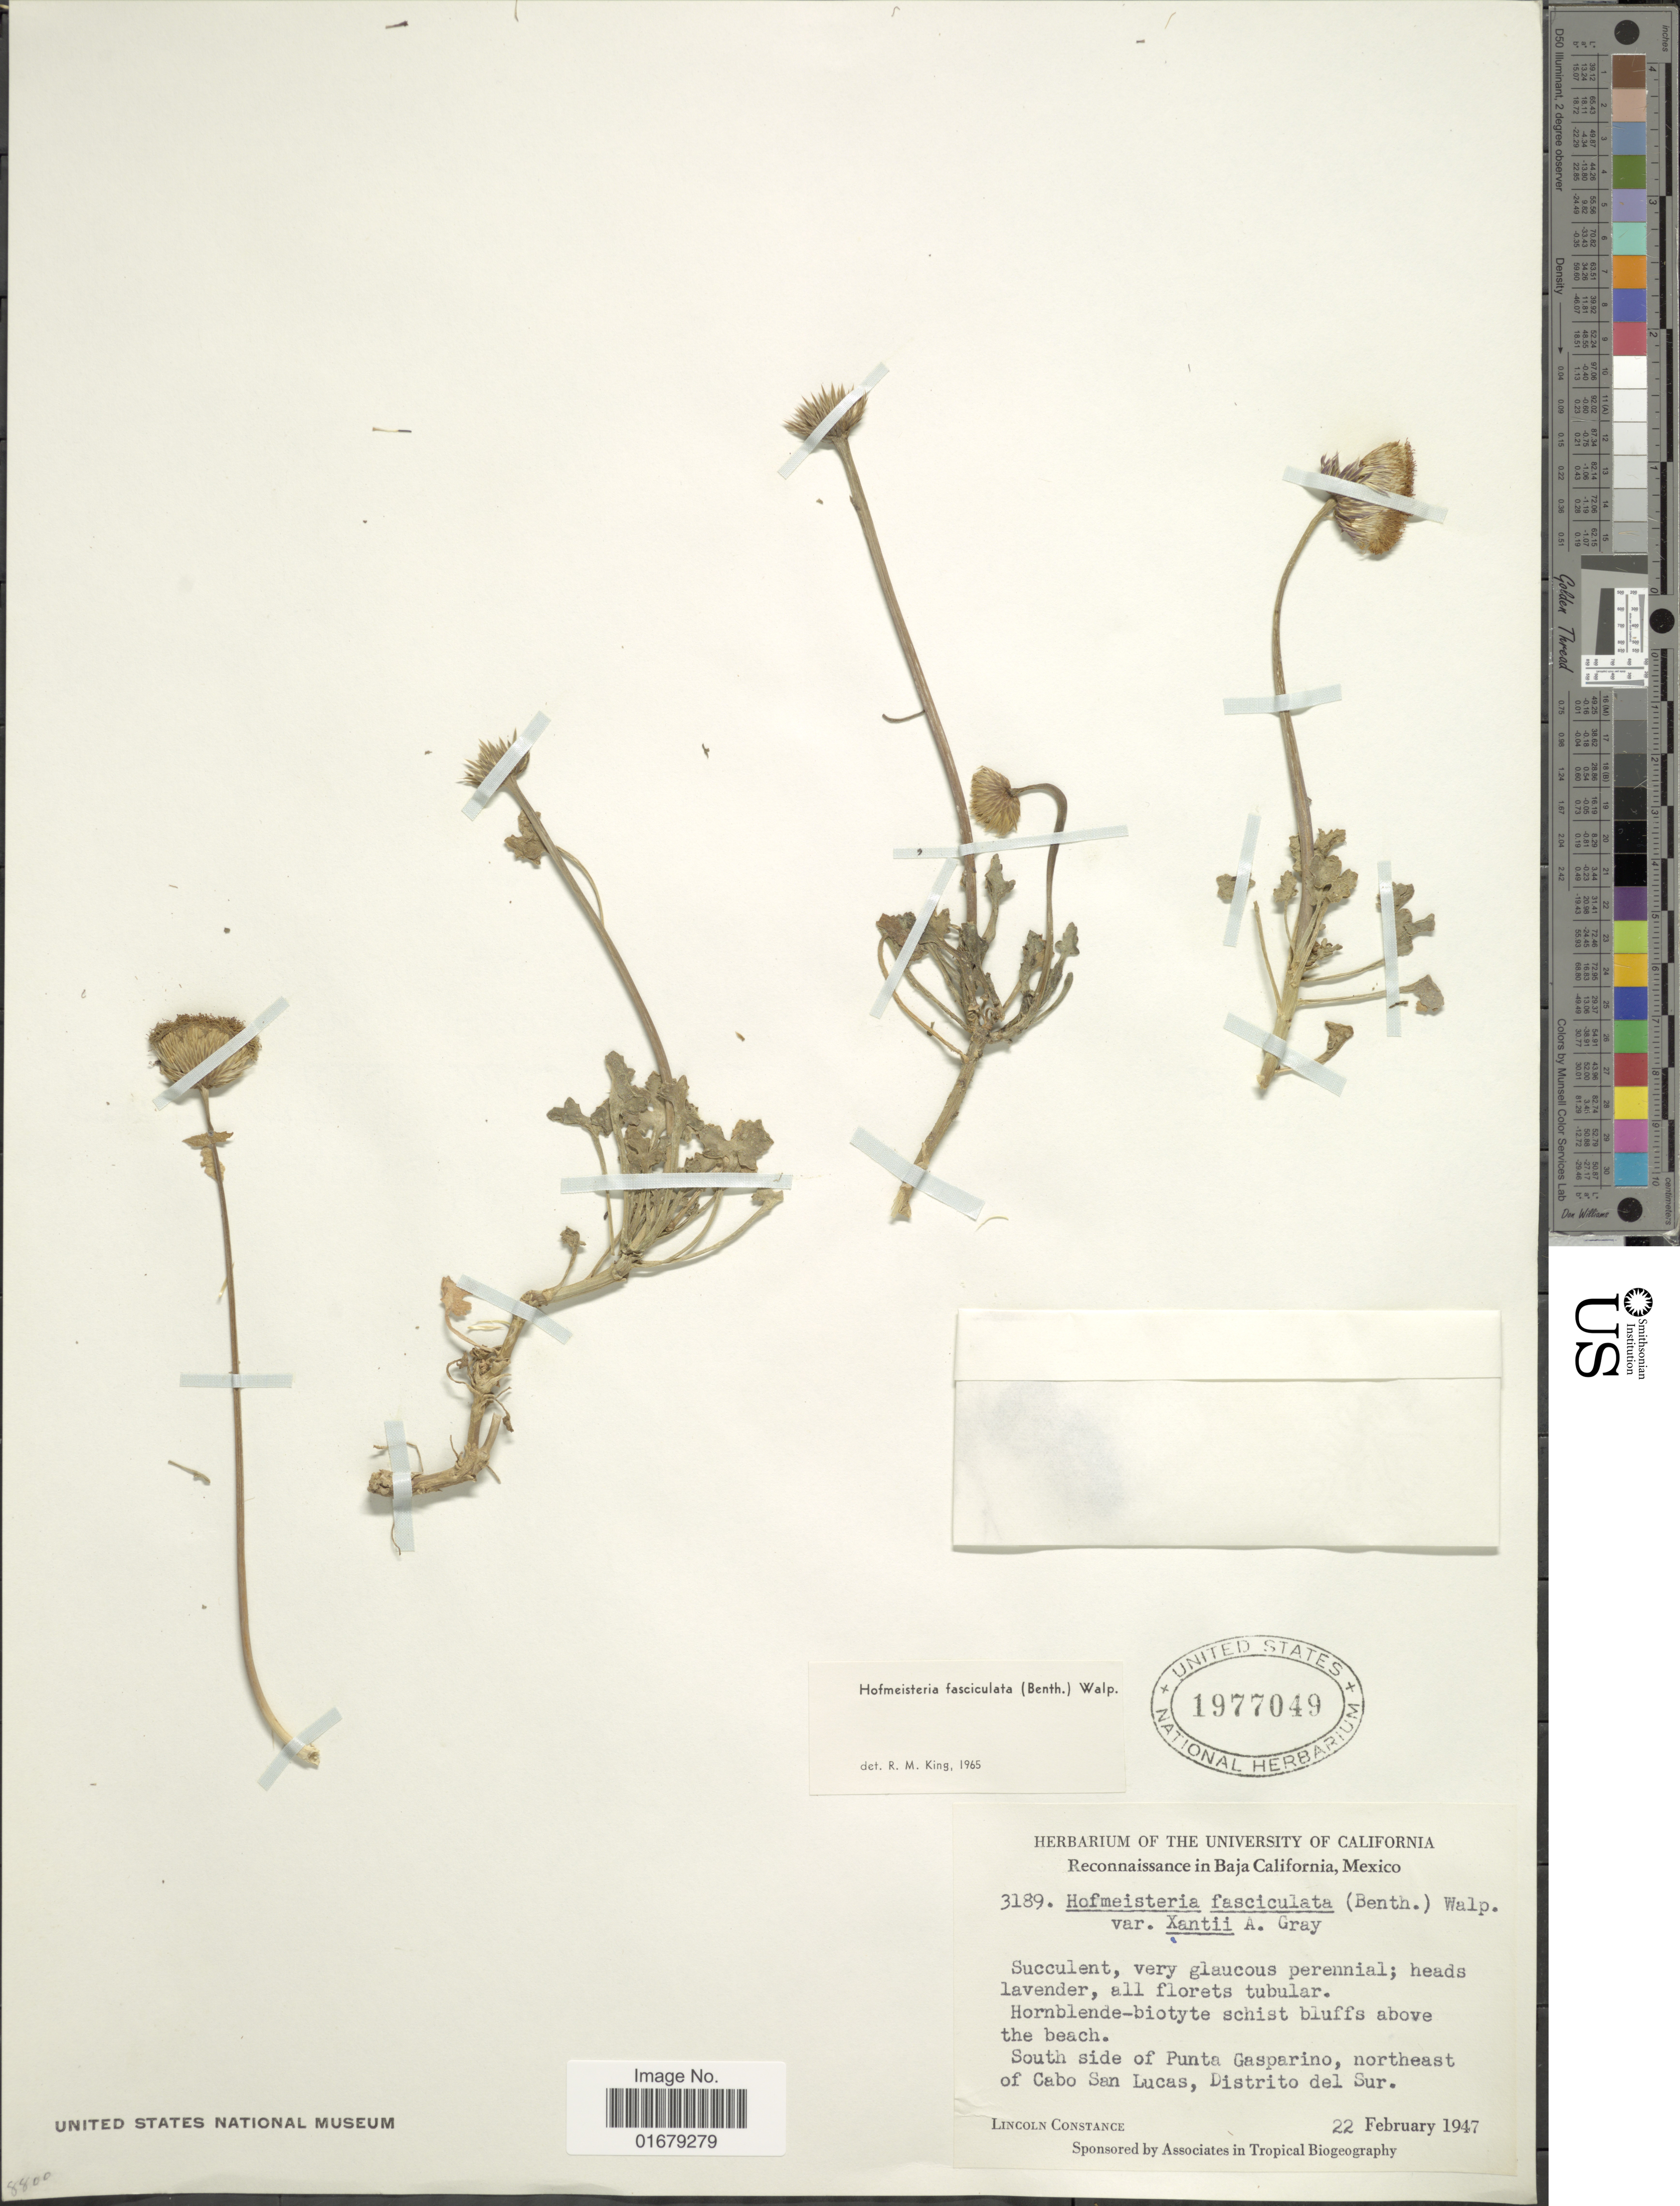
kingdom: Plantae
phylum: Tracheophyta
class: Magnoliopsida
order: Asterales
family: Asteraceae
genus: Hofmeisteria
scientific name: Hofmeisteria fasciculata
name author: (Benth.) Walp.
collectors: L. Constance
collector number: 3189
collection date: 1947-02-22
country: Mexico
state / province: Baja California Sur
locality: South side of Punta Gasparino, northeast of Cabo San Lucas, Distrito del Sur.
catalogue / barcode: US 1977049